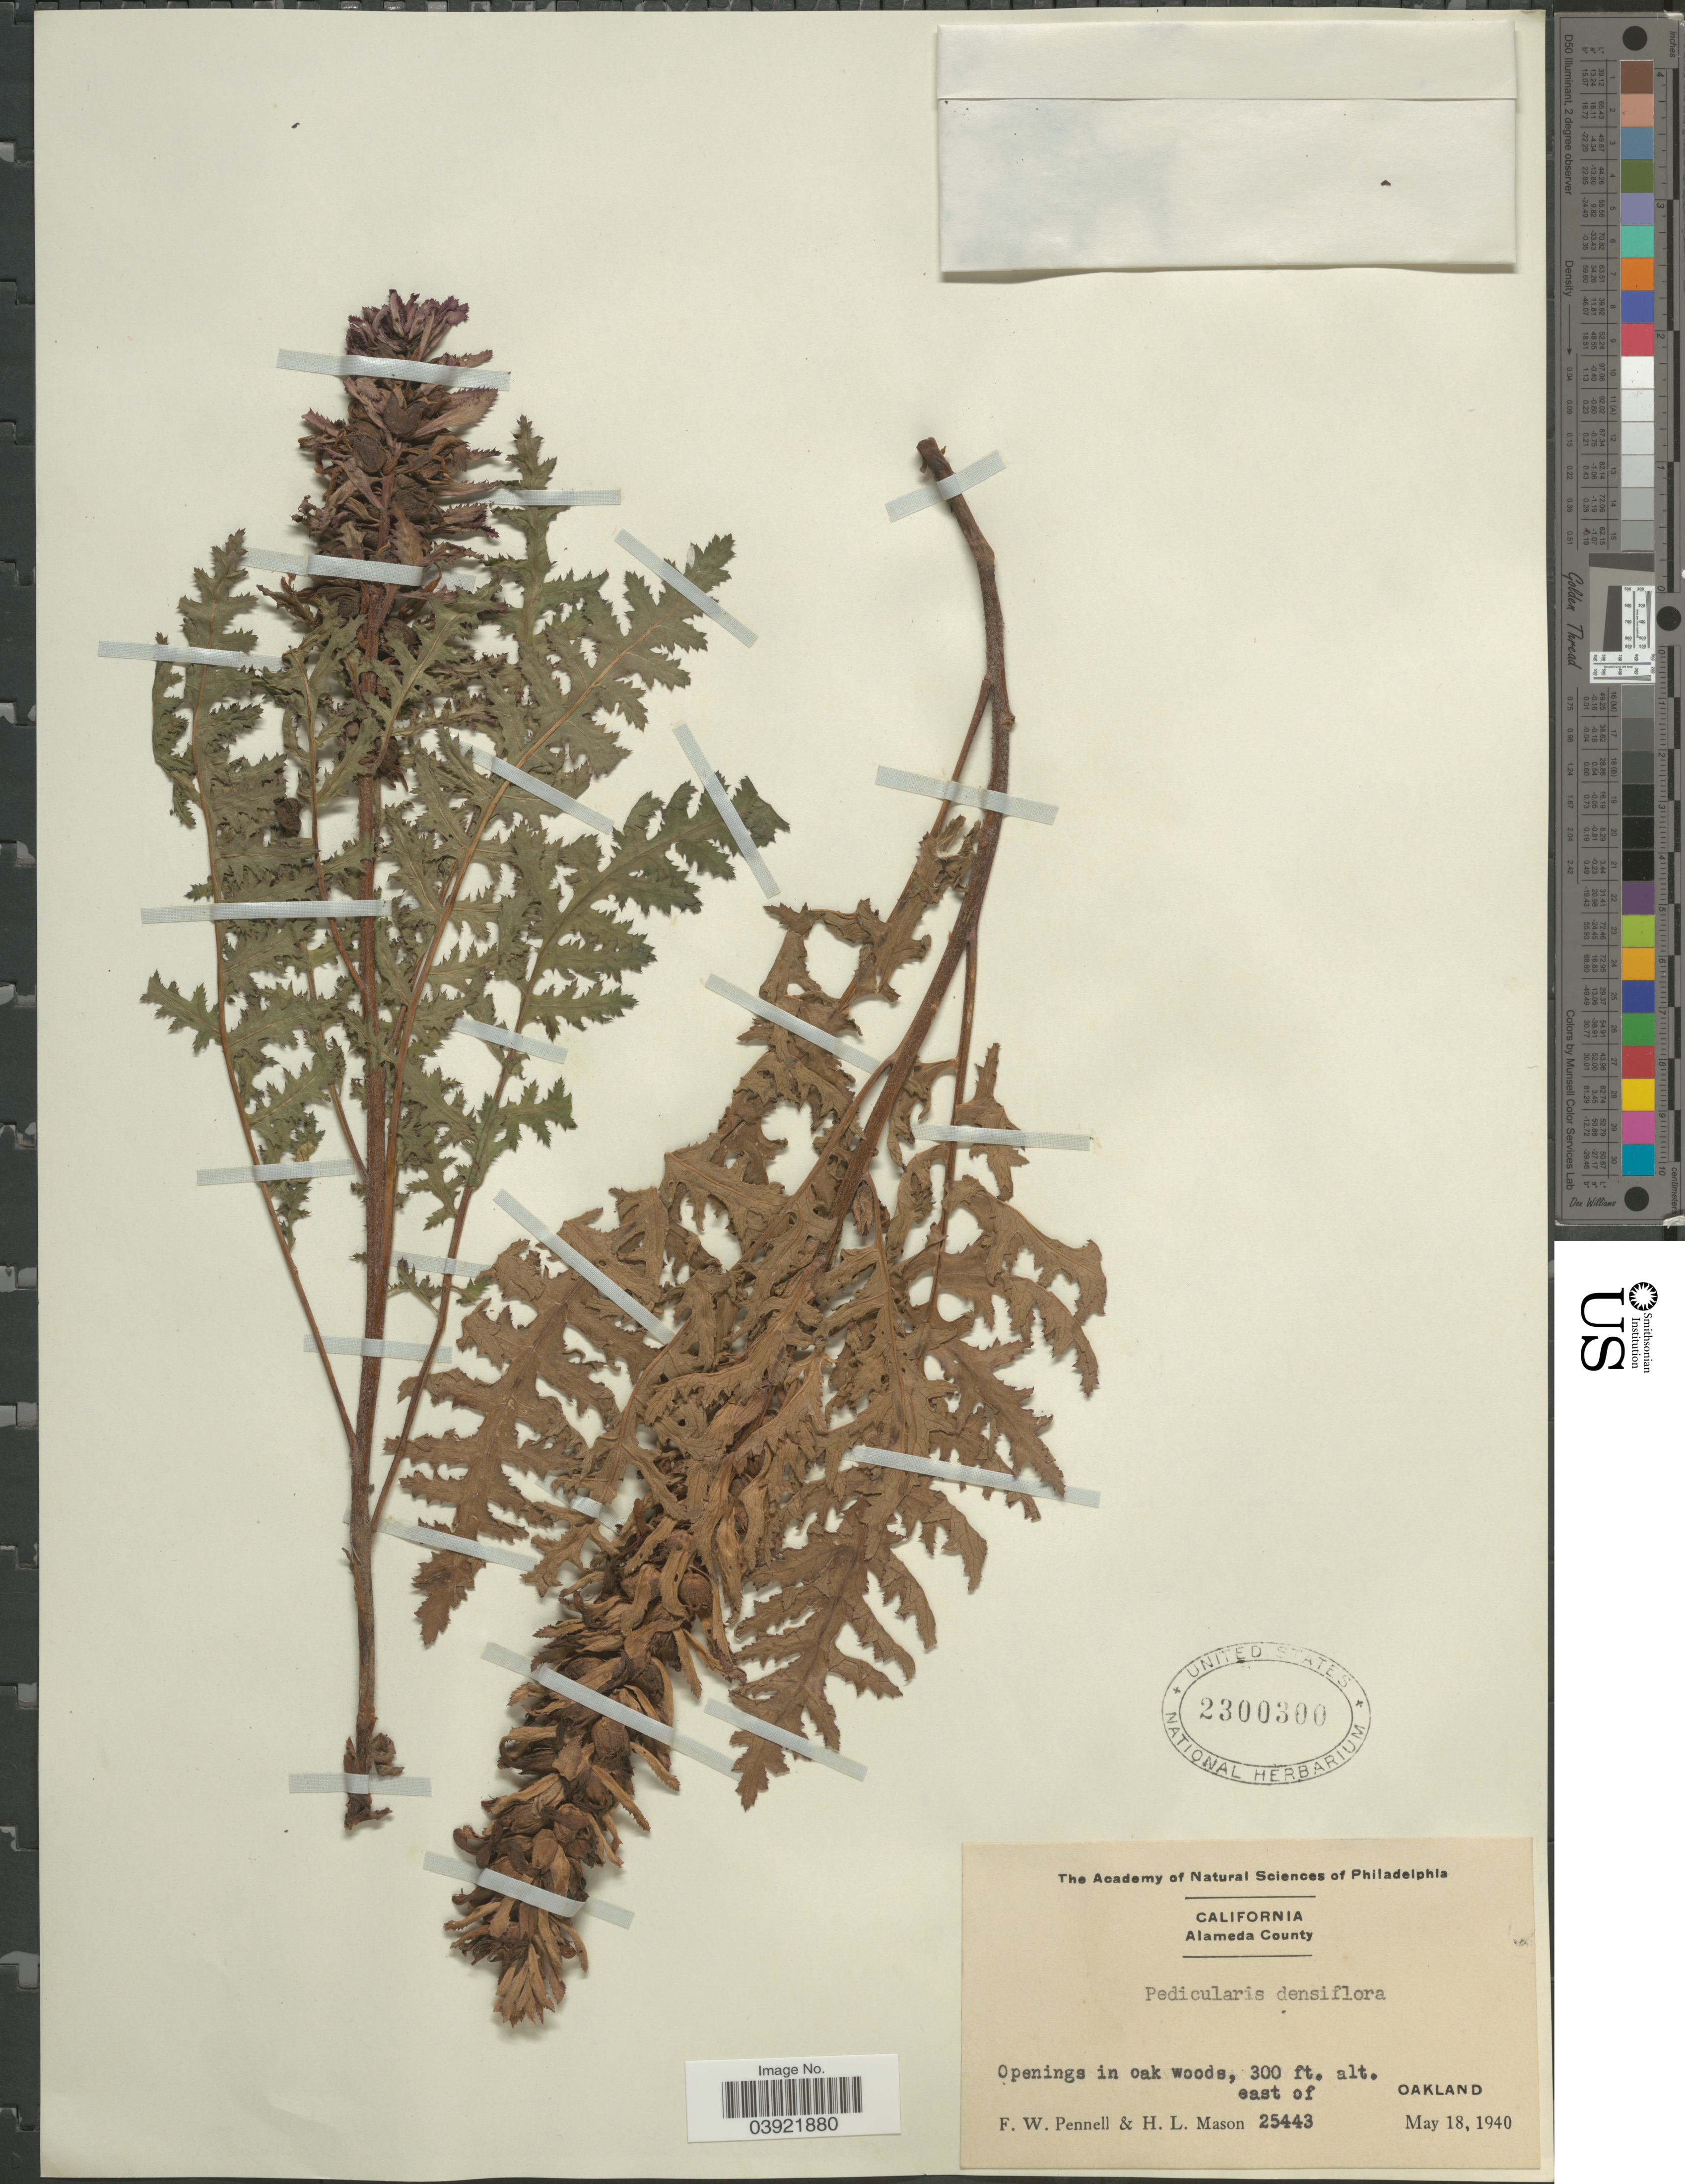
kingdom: Plantae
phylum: Tracheophyta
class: Magnoliopsida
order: Lamiales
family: Orobanchaceae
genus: Pedicularis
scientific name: Pedicularis densiflora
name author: Benth.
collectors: F. W. Pennell & H. L. Mason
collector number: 25443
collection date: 1940-05-18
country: United States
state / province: California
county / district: Alameda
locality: Alameda County. East of Oakland.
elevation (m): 91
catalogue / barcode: US 2300300